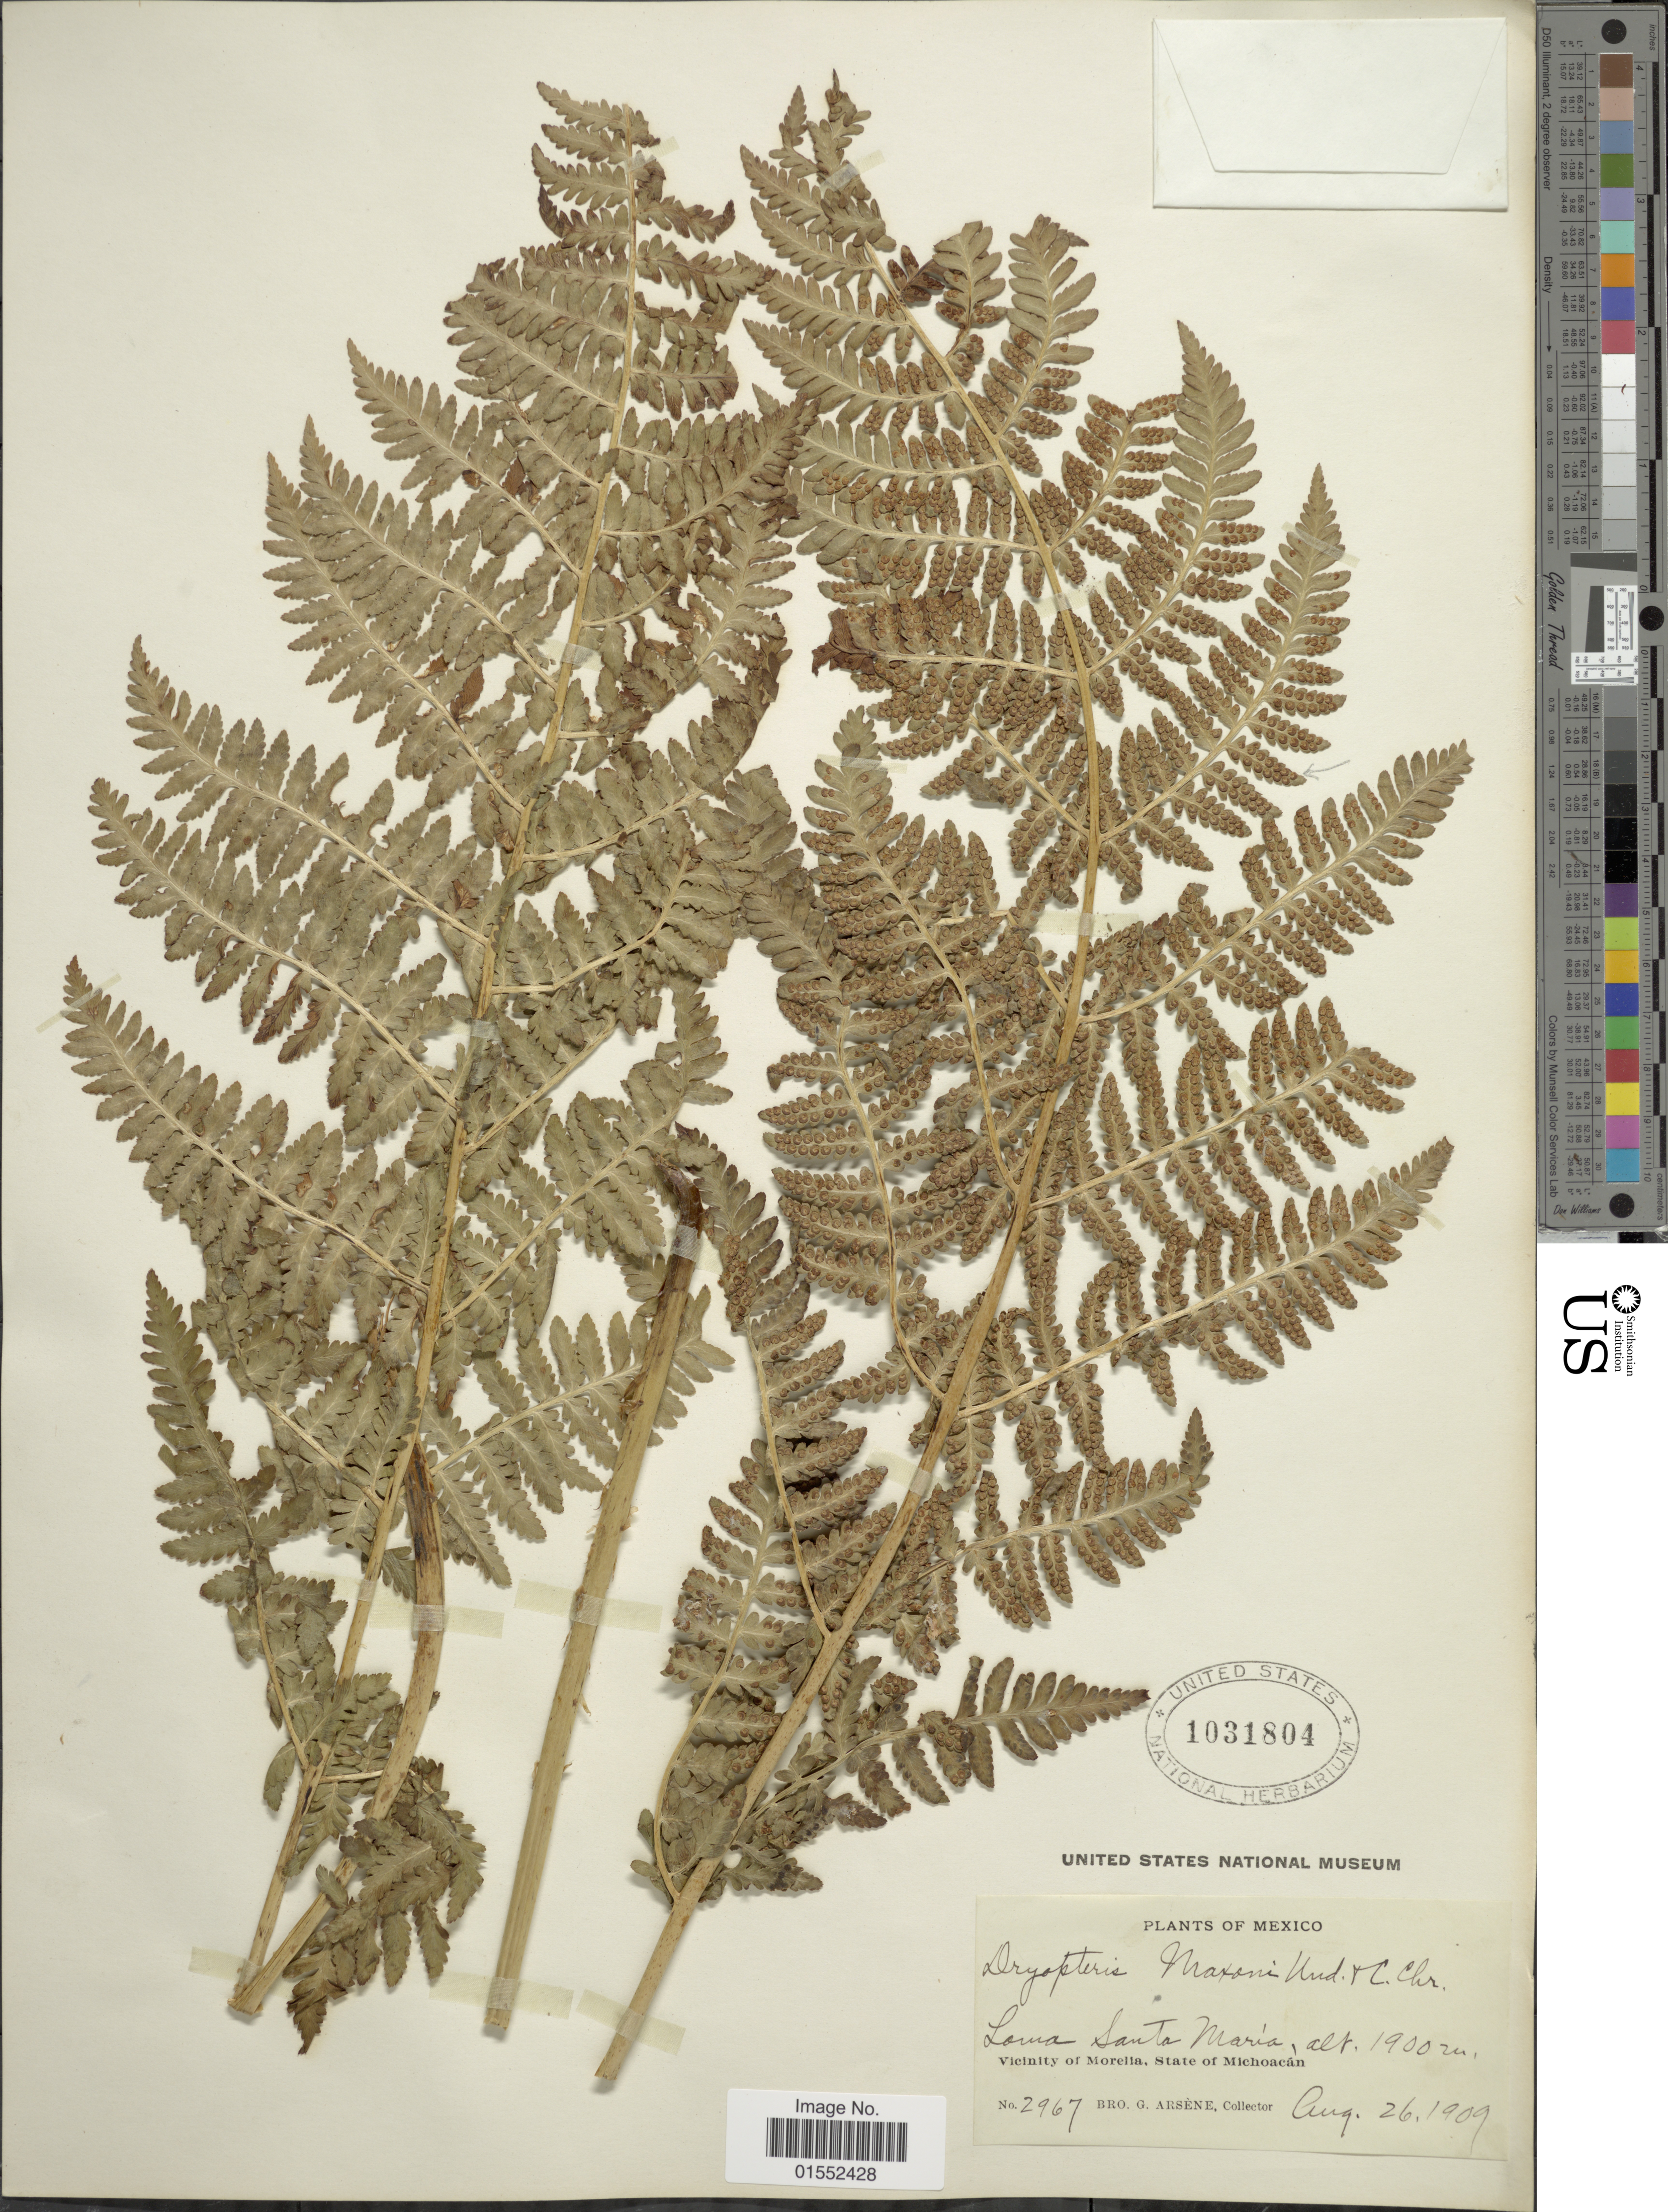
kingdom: Plantae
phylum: Tracheophyta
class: Polypodiopsida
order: Polypodiales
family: Dryopteridaceae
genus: Dryopteris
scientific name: Dryopteris maxonii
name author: Underw. & C. Chr.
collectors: Bro. G. Arsène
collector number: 2967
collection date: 1909-08-26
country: Mexico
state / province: Michoacán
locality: Mexico. Vicinity of Morelia, State of Michoacan. Lama santa Maria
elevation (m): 1900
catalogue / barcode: US 1031804